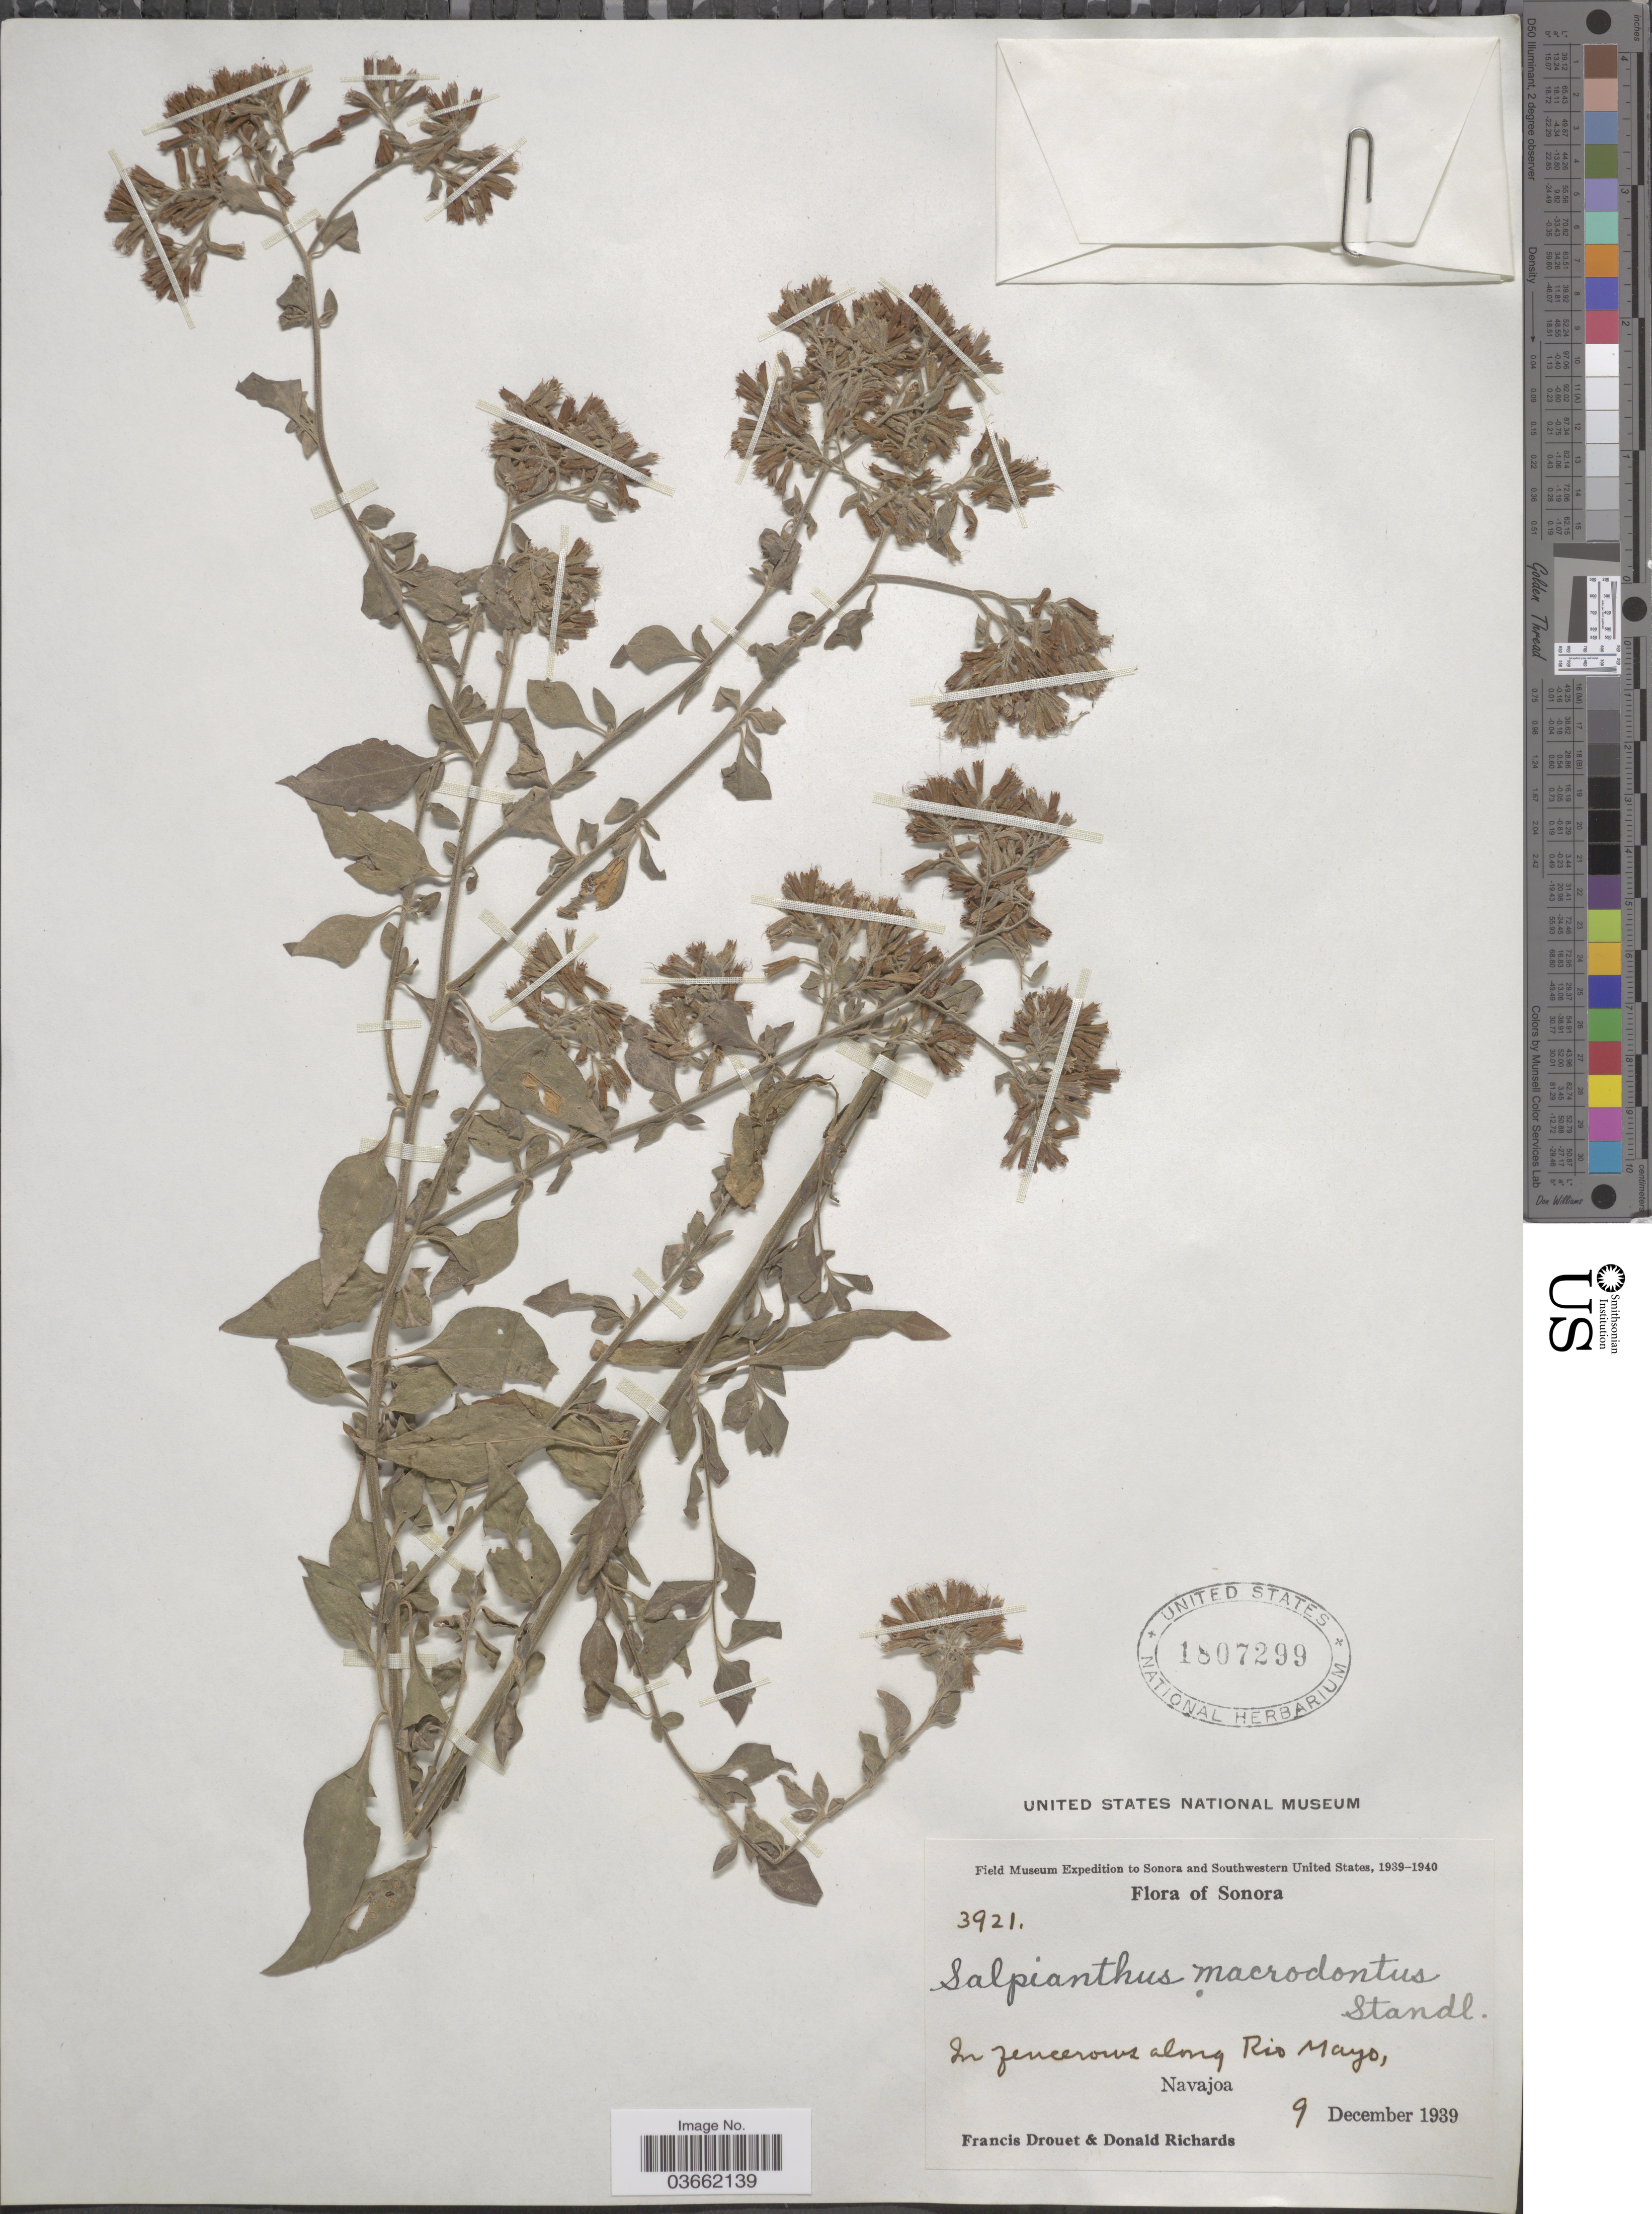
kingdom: Plantae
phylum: Tracheophyta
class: Magnoliopsida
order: Caryophyllales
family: Nyctaginaceae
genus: Salpianthus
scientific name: Salpianthus macrodontus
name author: Standl.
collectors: F. E. Drouet & D. Richards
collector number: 3921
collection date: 1939-12-09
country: Mexico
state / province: Sonora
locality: In fencerows along Rio Mayo, Navajoa.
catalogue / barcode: US 1807299